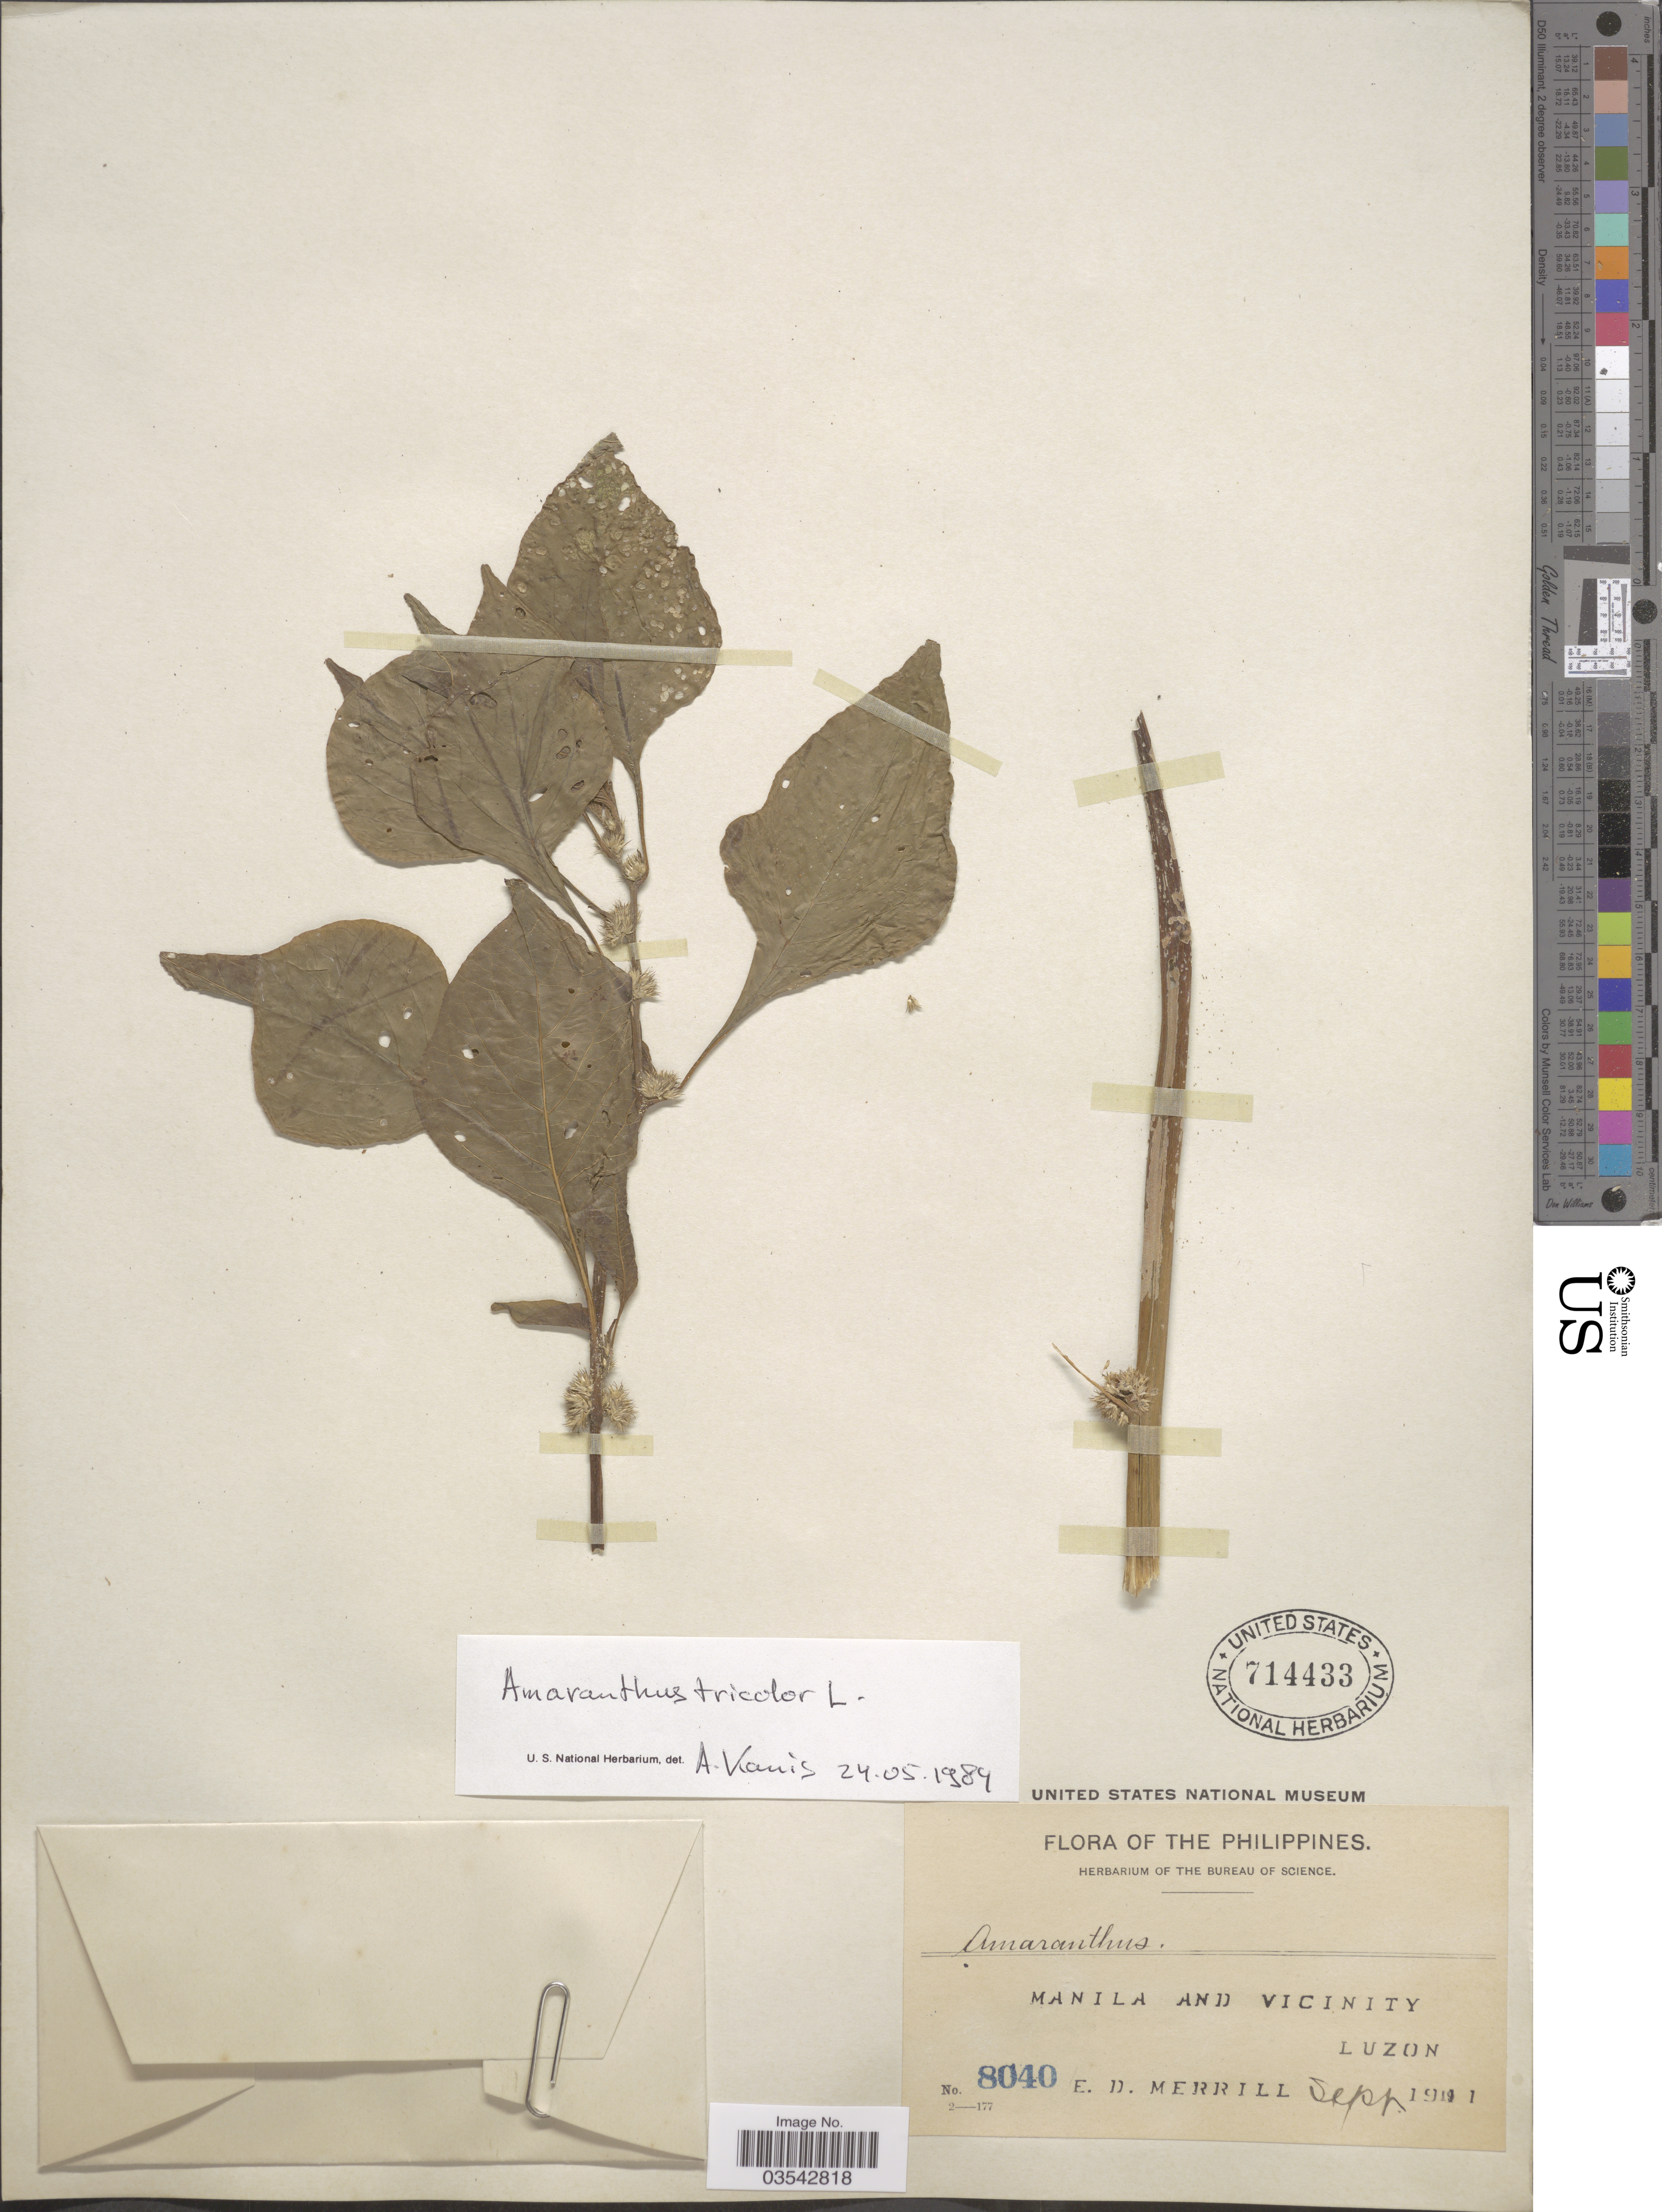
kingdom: Plantae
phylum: Tracheophyta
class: Magnoliopsida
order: Caryophyllales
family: Amaranthaceae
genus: Amaranthus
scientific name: Amaranthus tricolor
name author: L.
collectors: E. D. Merrill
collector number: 8040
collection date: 1911-09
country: Philippines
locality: Manila and Vicinity. Luzon.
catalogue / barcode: US 714433